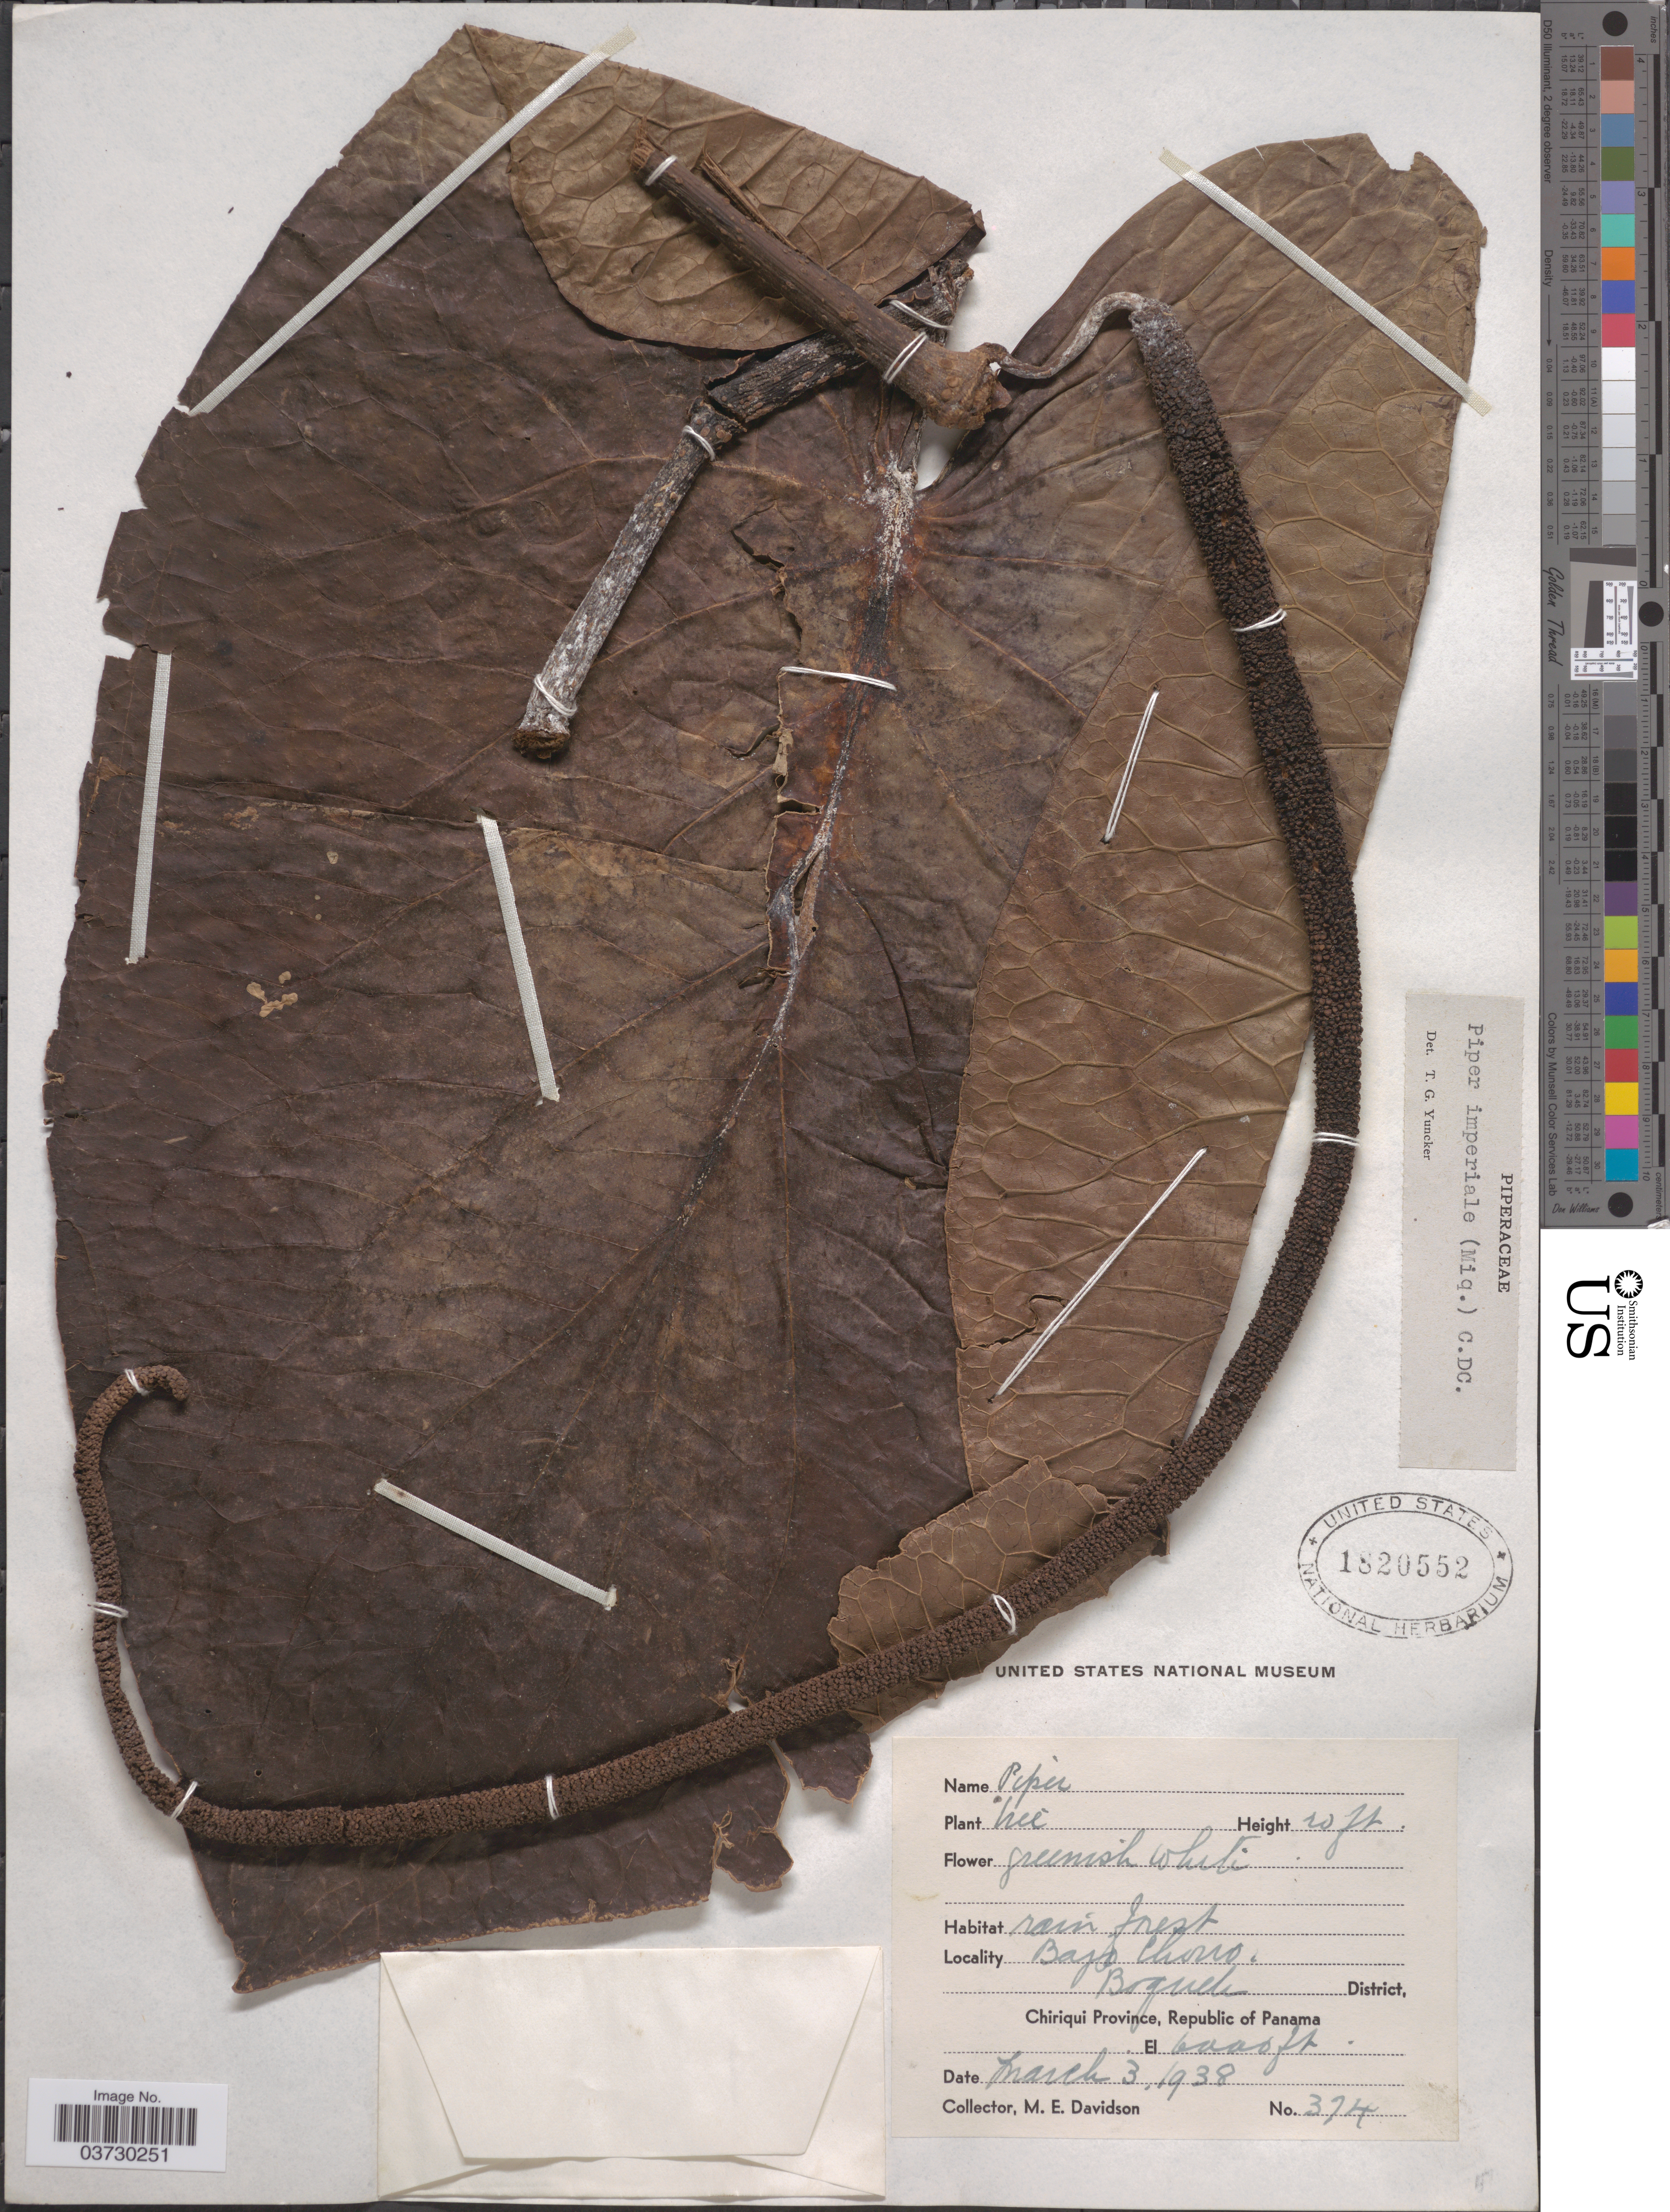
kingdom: Plantae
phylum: Tracheophyta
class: Magnoliopsida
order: Piperales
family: Piperaceae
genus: Piper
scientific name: Piper imperiale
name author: (Miq.) C. DC.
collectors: M. E. Davidson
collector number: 374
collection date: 1938-03-03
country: Panama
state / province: Chiriqui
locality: Bajo Chorro. Boquete District.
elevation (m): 1829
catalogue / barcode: US 1820552